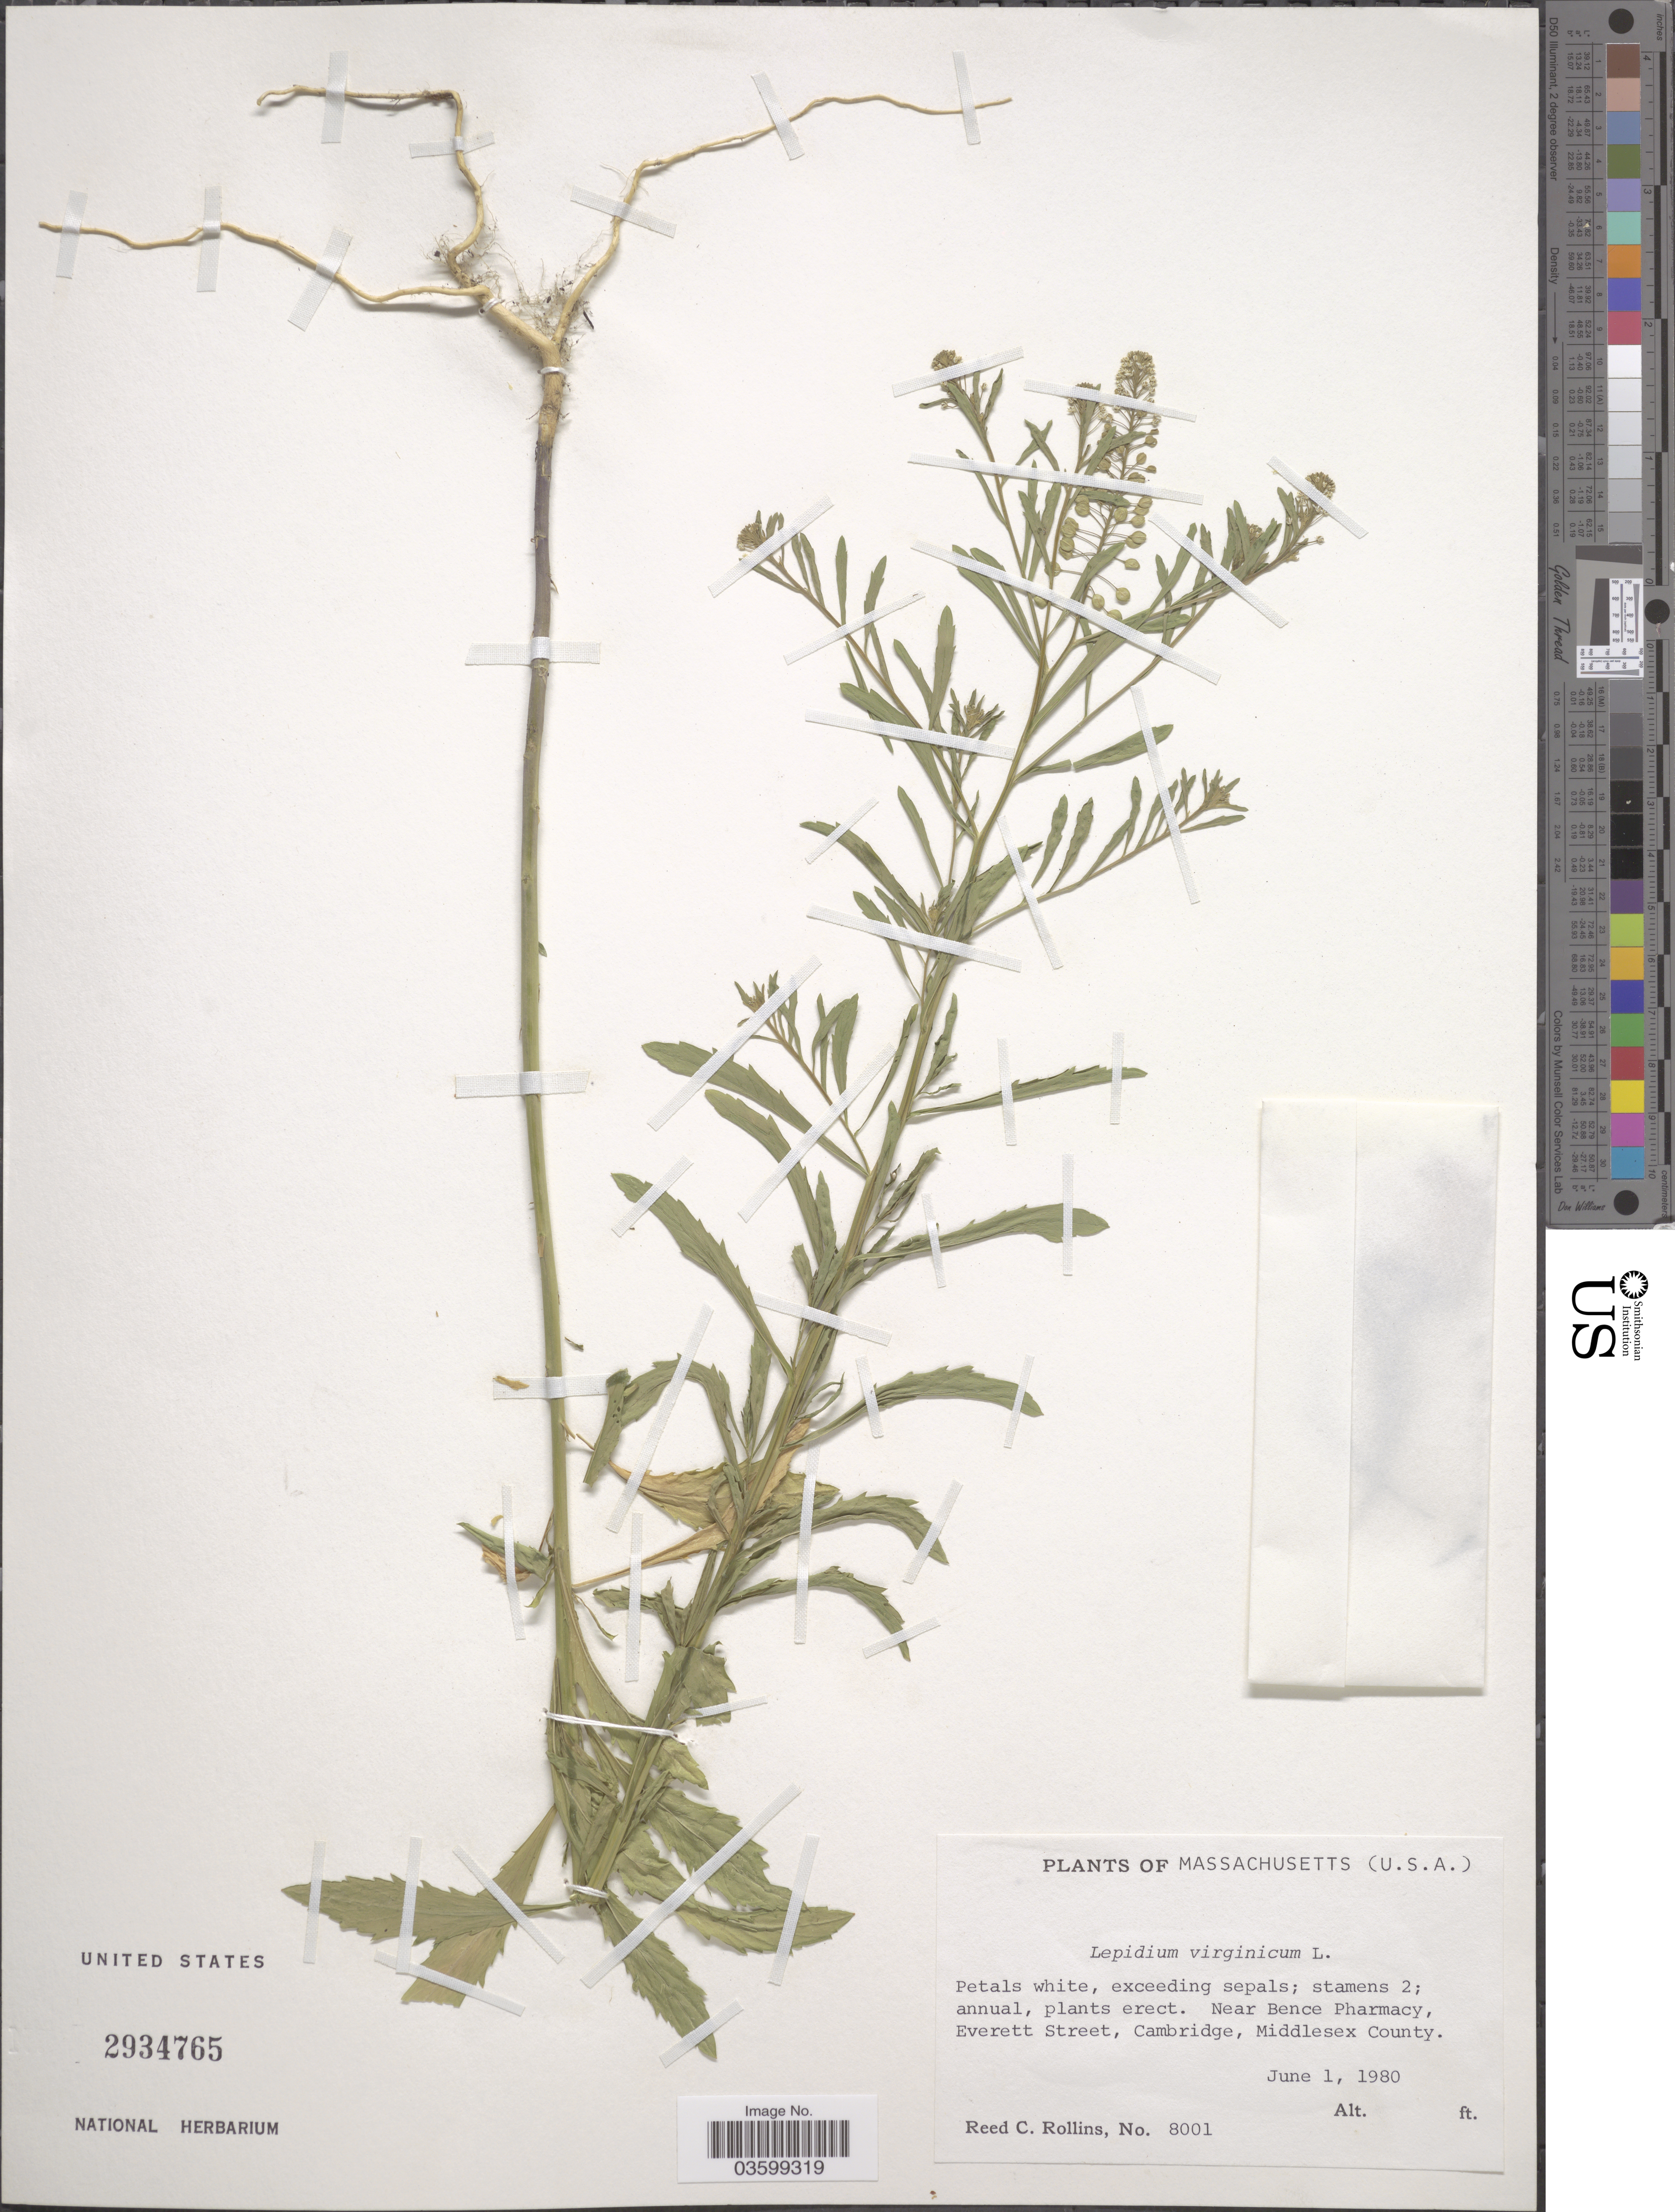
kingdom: Plantae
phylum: Tracheophyta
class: Magnoliopsida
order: Brassicales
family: Brassicaceae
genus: Lepidium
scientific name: Lepidium virginicum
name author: L.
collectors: R. C. Rollins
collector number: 8001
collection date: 1980-06-01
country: United States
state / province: Massachusetts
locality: Near Bence Pharmacy, Everett Street, Cambridge, Middlesex County.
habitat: near pharmacy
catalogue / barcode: US 2934765